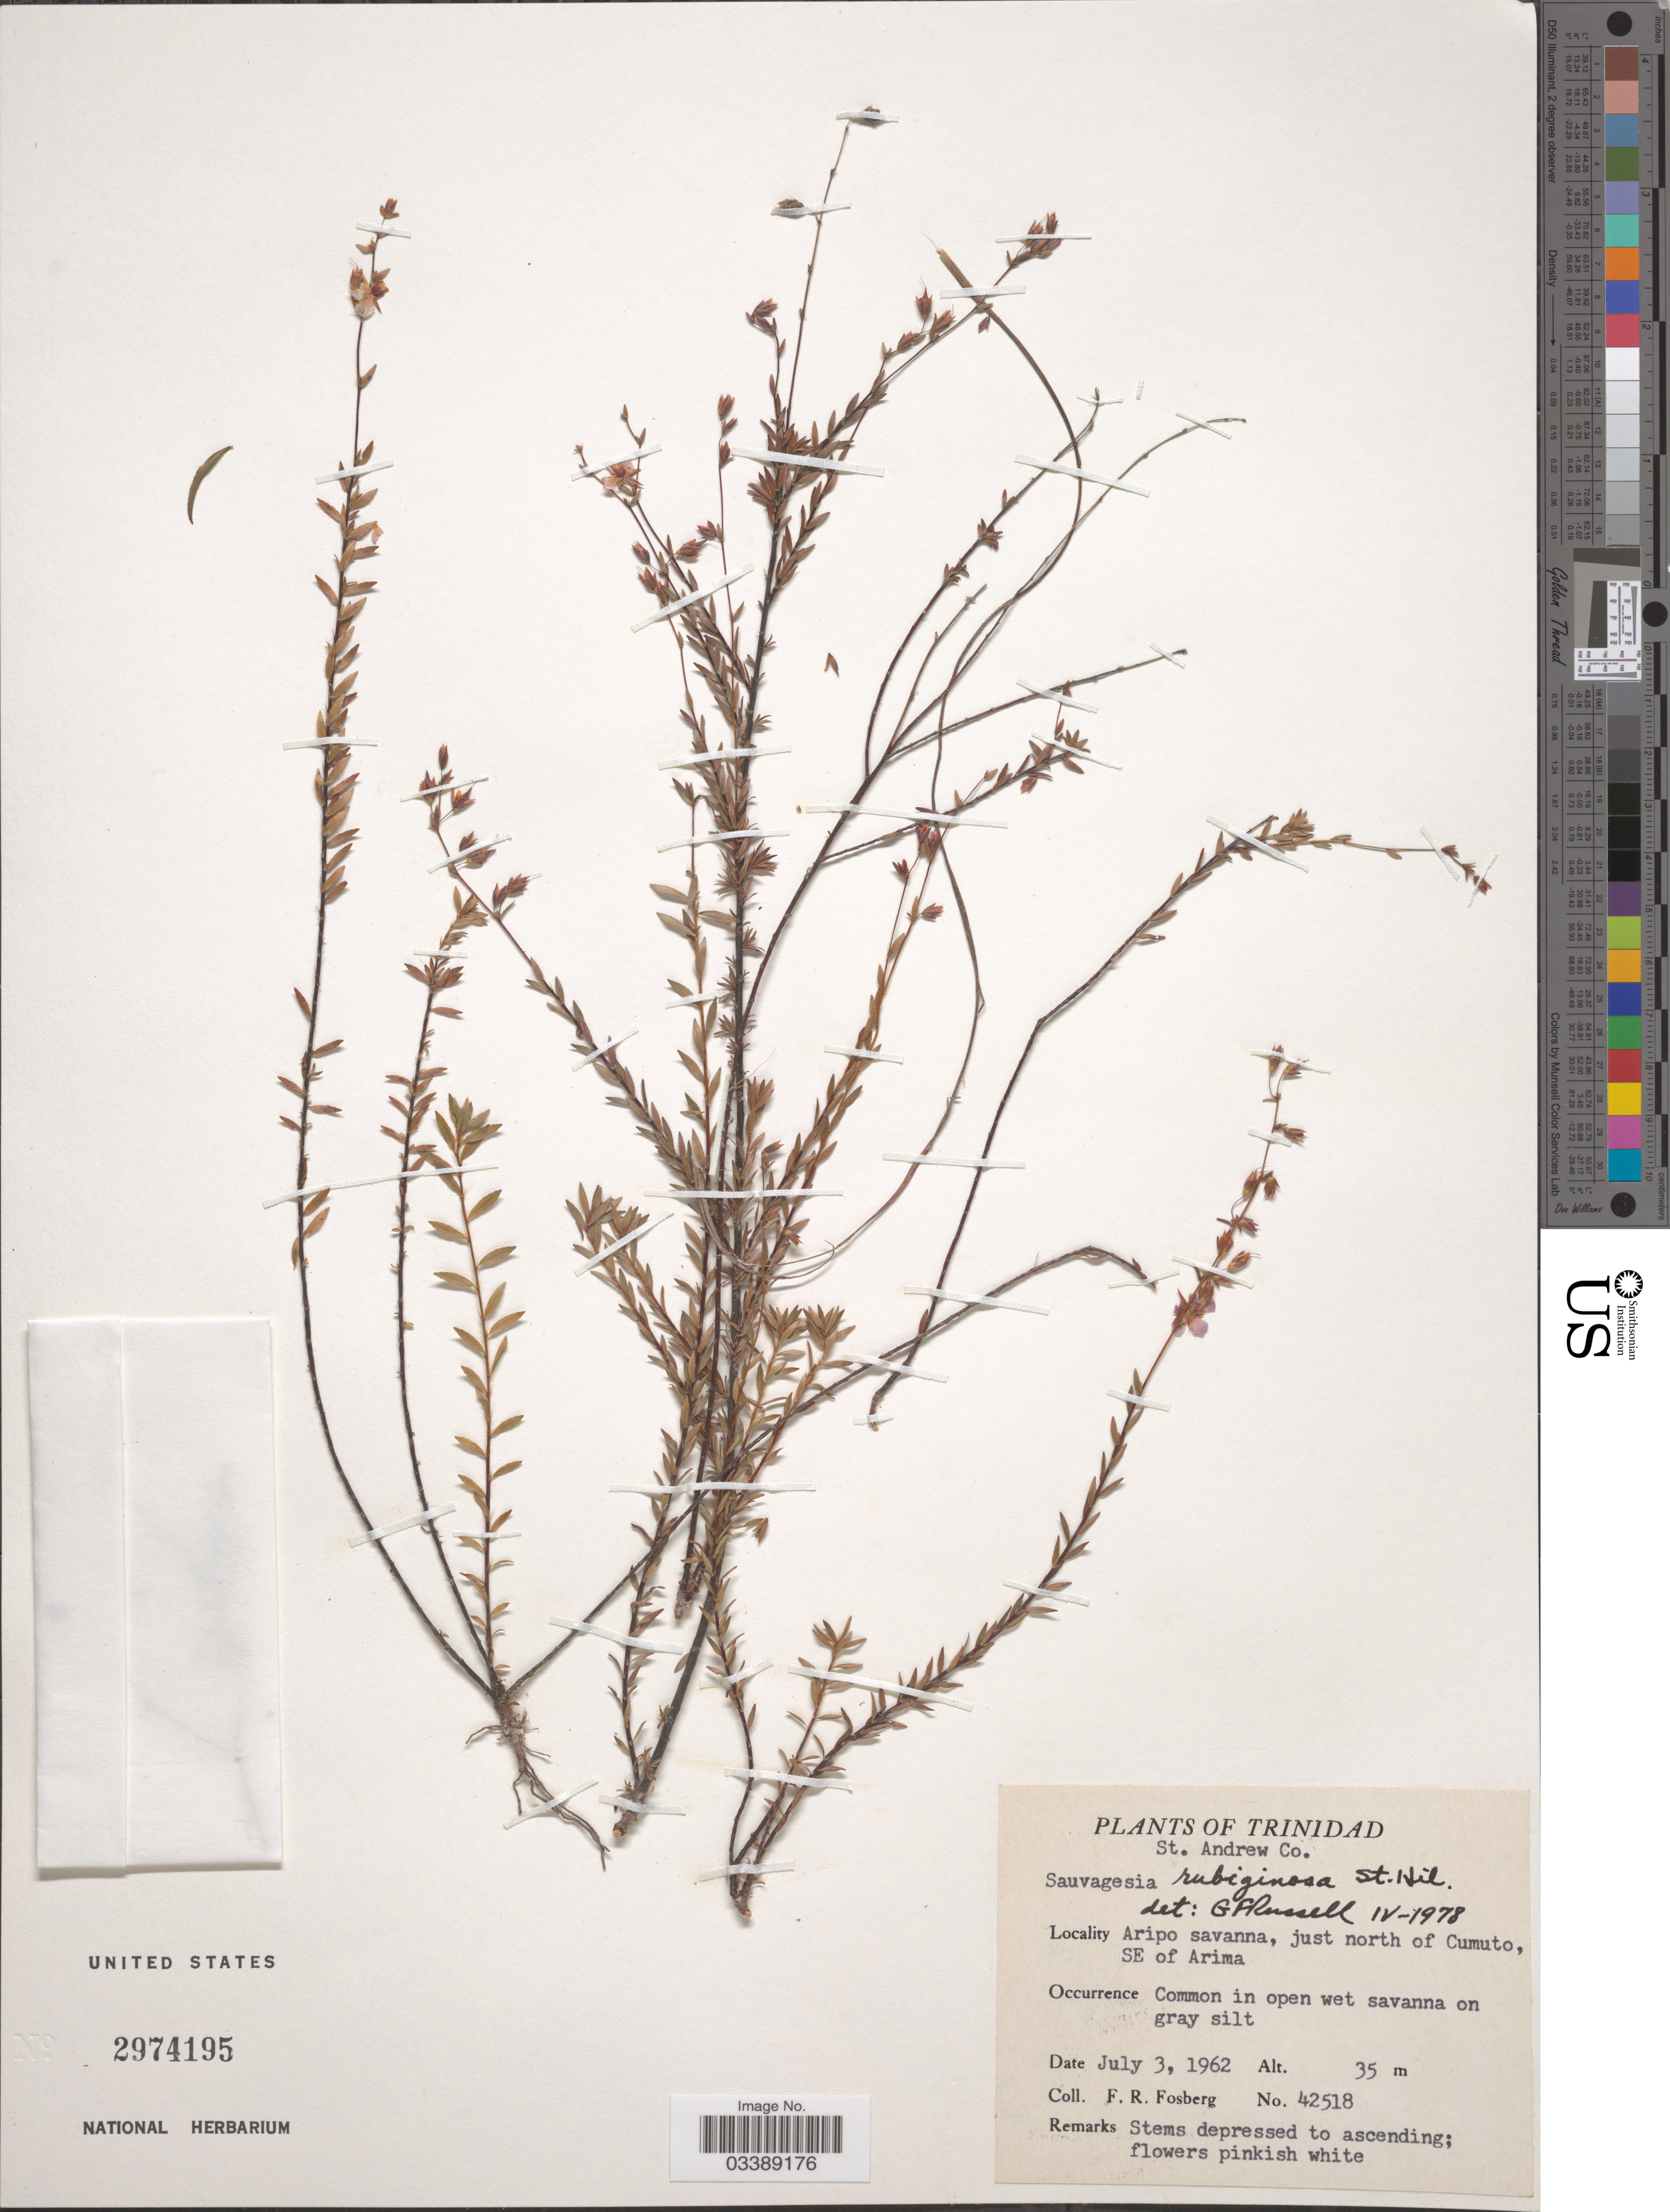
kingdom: Plantae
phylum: Tracheophyta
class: Magnoliopsida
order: Malpighiales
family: Ochnaceae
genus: Sauvagesia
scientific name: Sauvagesia rubiginosa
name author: A. St.-Hil.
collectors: F. R. Fosberg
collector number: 42518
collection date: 1962-07-03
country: Trinidad and Tobago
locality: Trinidad. St. Andrew Co. Aripo savanna, just north of Cumuto, SE of Arima.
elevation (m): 35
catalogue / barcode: US 2974195